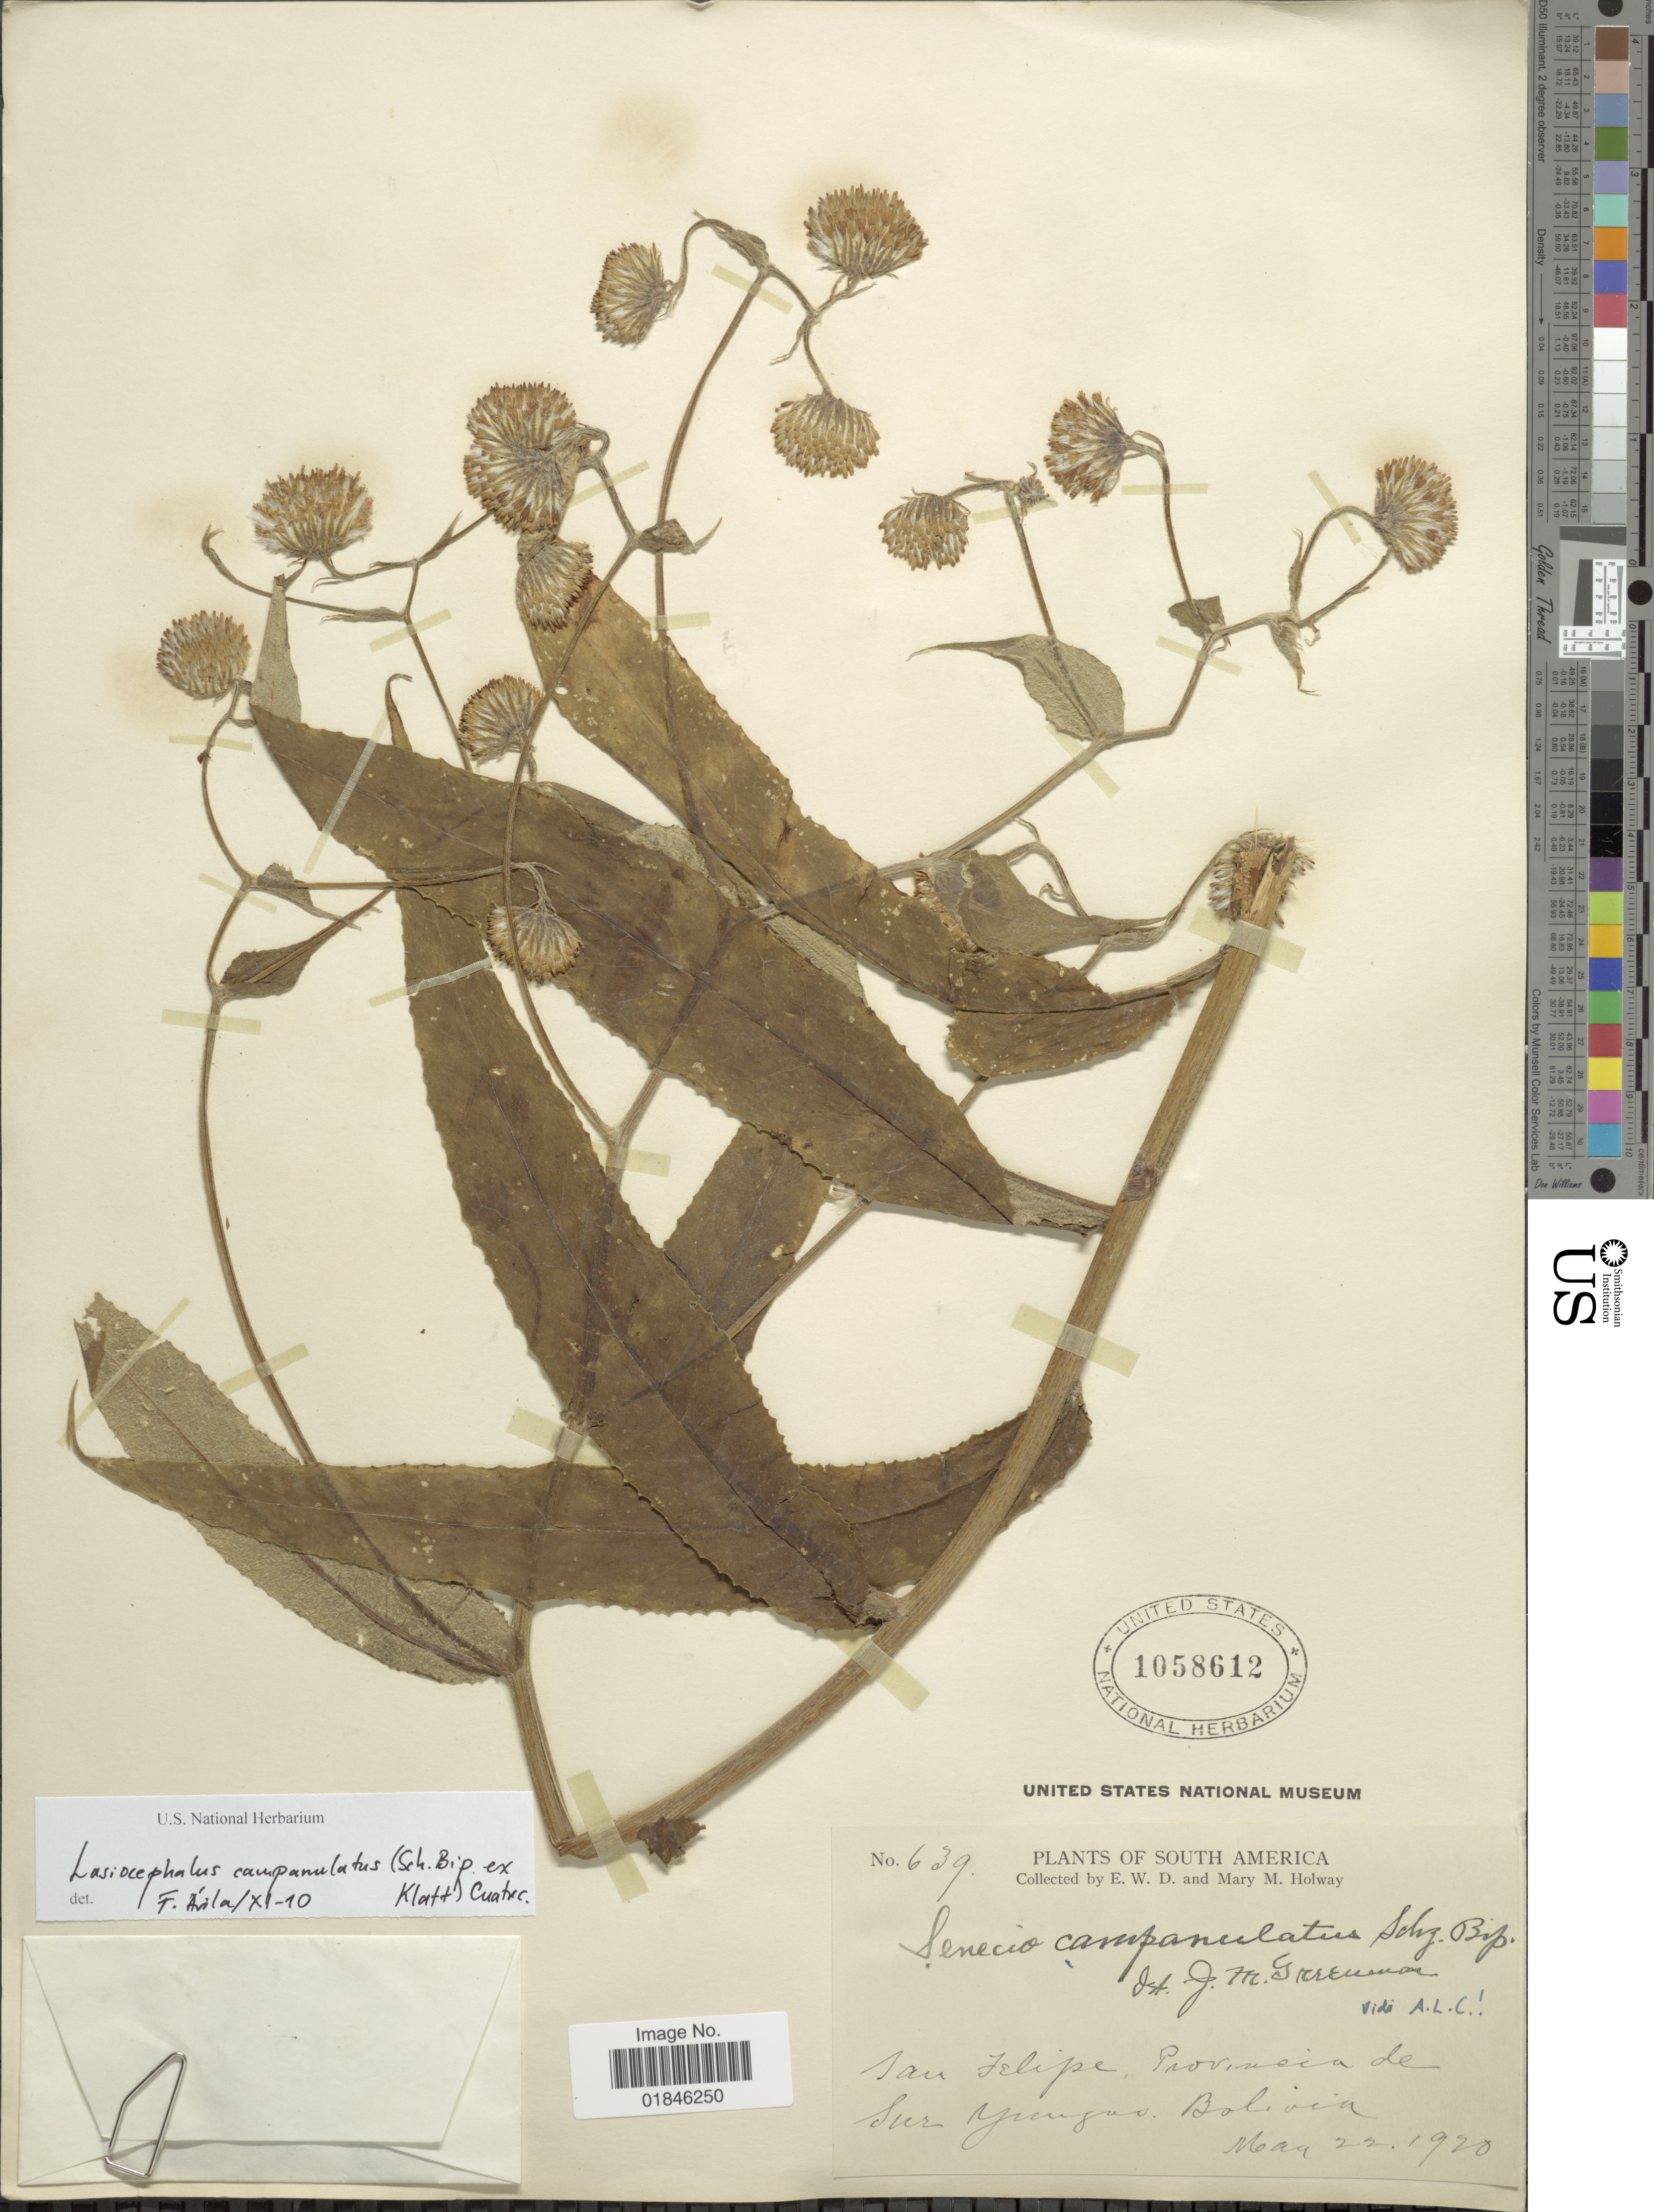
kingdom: Plantae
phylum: Tracheophyta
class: Magnoliopsida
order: Asterales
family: Asteraceae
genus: Senecio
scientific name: Senecio patens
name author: (Kunth) DC.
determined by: Salomon, Luciana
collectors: E. W. D. Holway & M. M. Holway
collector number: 639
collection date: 1920-05-22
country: Bolivia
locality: San Felipe, Provincia de Sur Yungas, Bolivia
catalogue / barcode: US 1058612